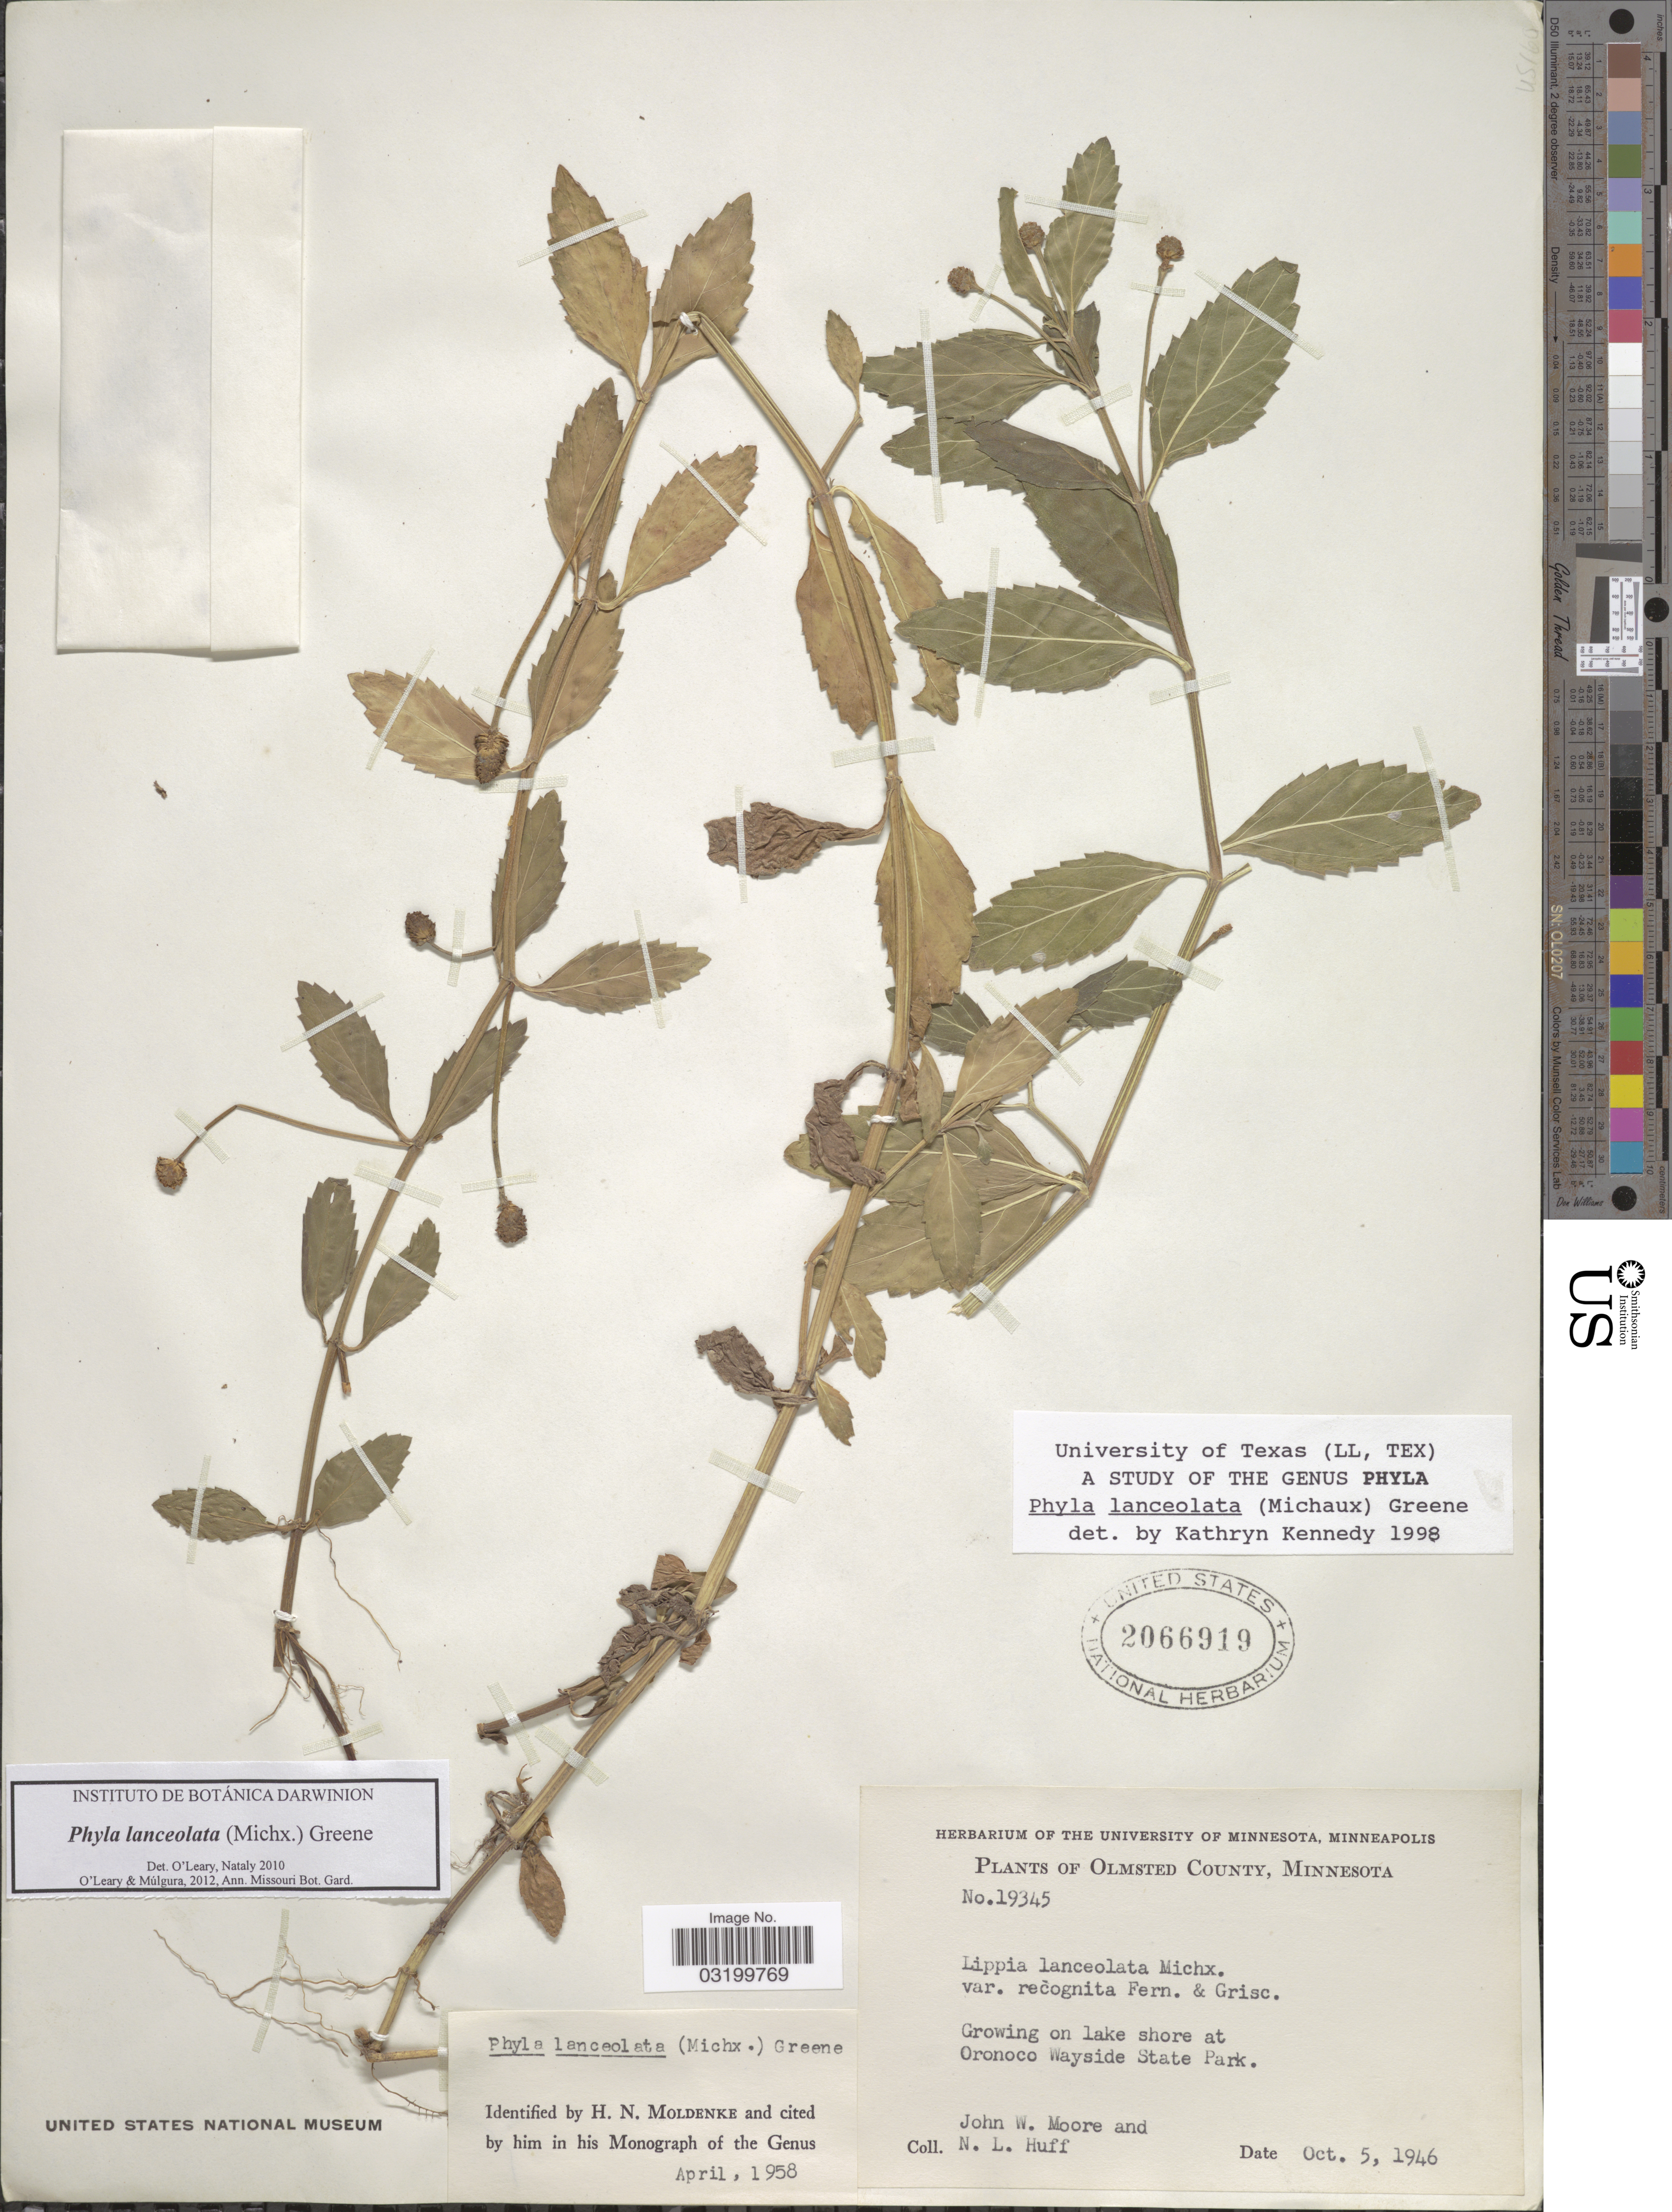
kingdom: Plantae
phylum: Tracheophyta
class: Magnoliopsida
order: Lamiales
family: Verbenaceae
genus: Phyla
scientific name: Phyla lanceolata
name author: (Michx.) Greene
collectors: J. Moore & N. Huff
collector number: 19345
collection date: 1946-10-05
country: United States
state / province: Minnesota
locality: Olmsted County. On Lake shore at Oronoco Wayside State Park.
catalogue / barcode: US 2066919